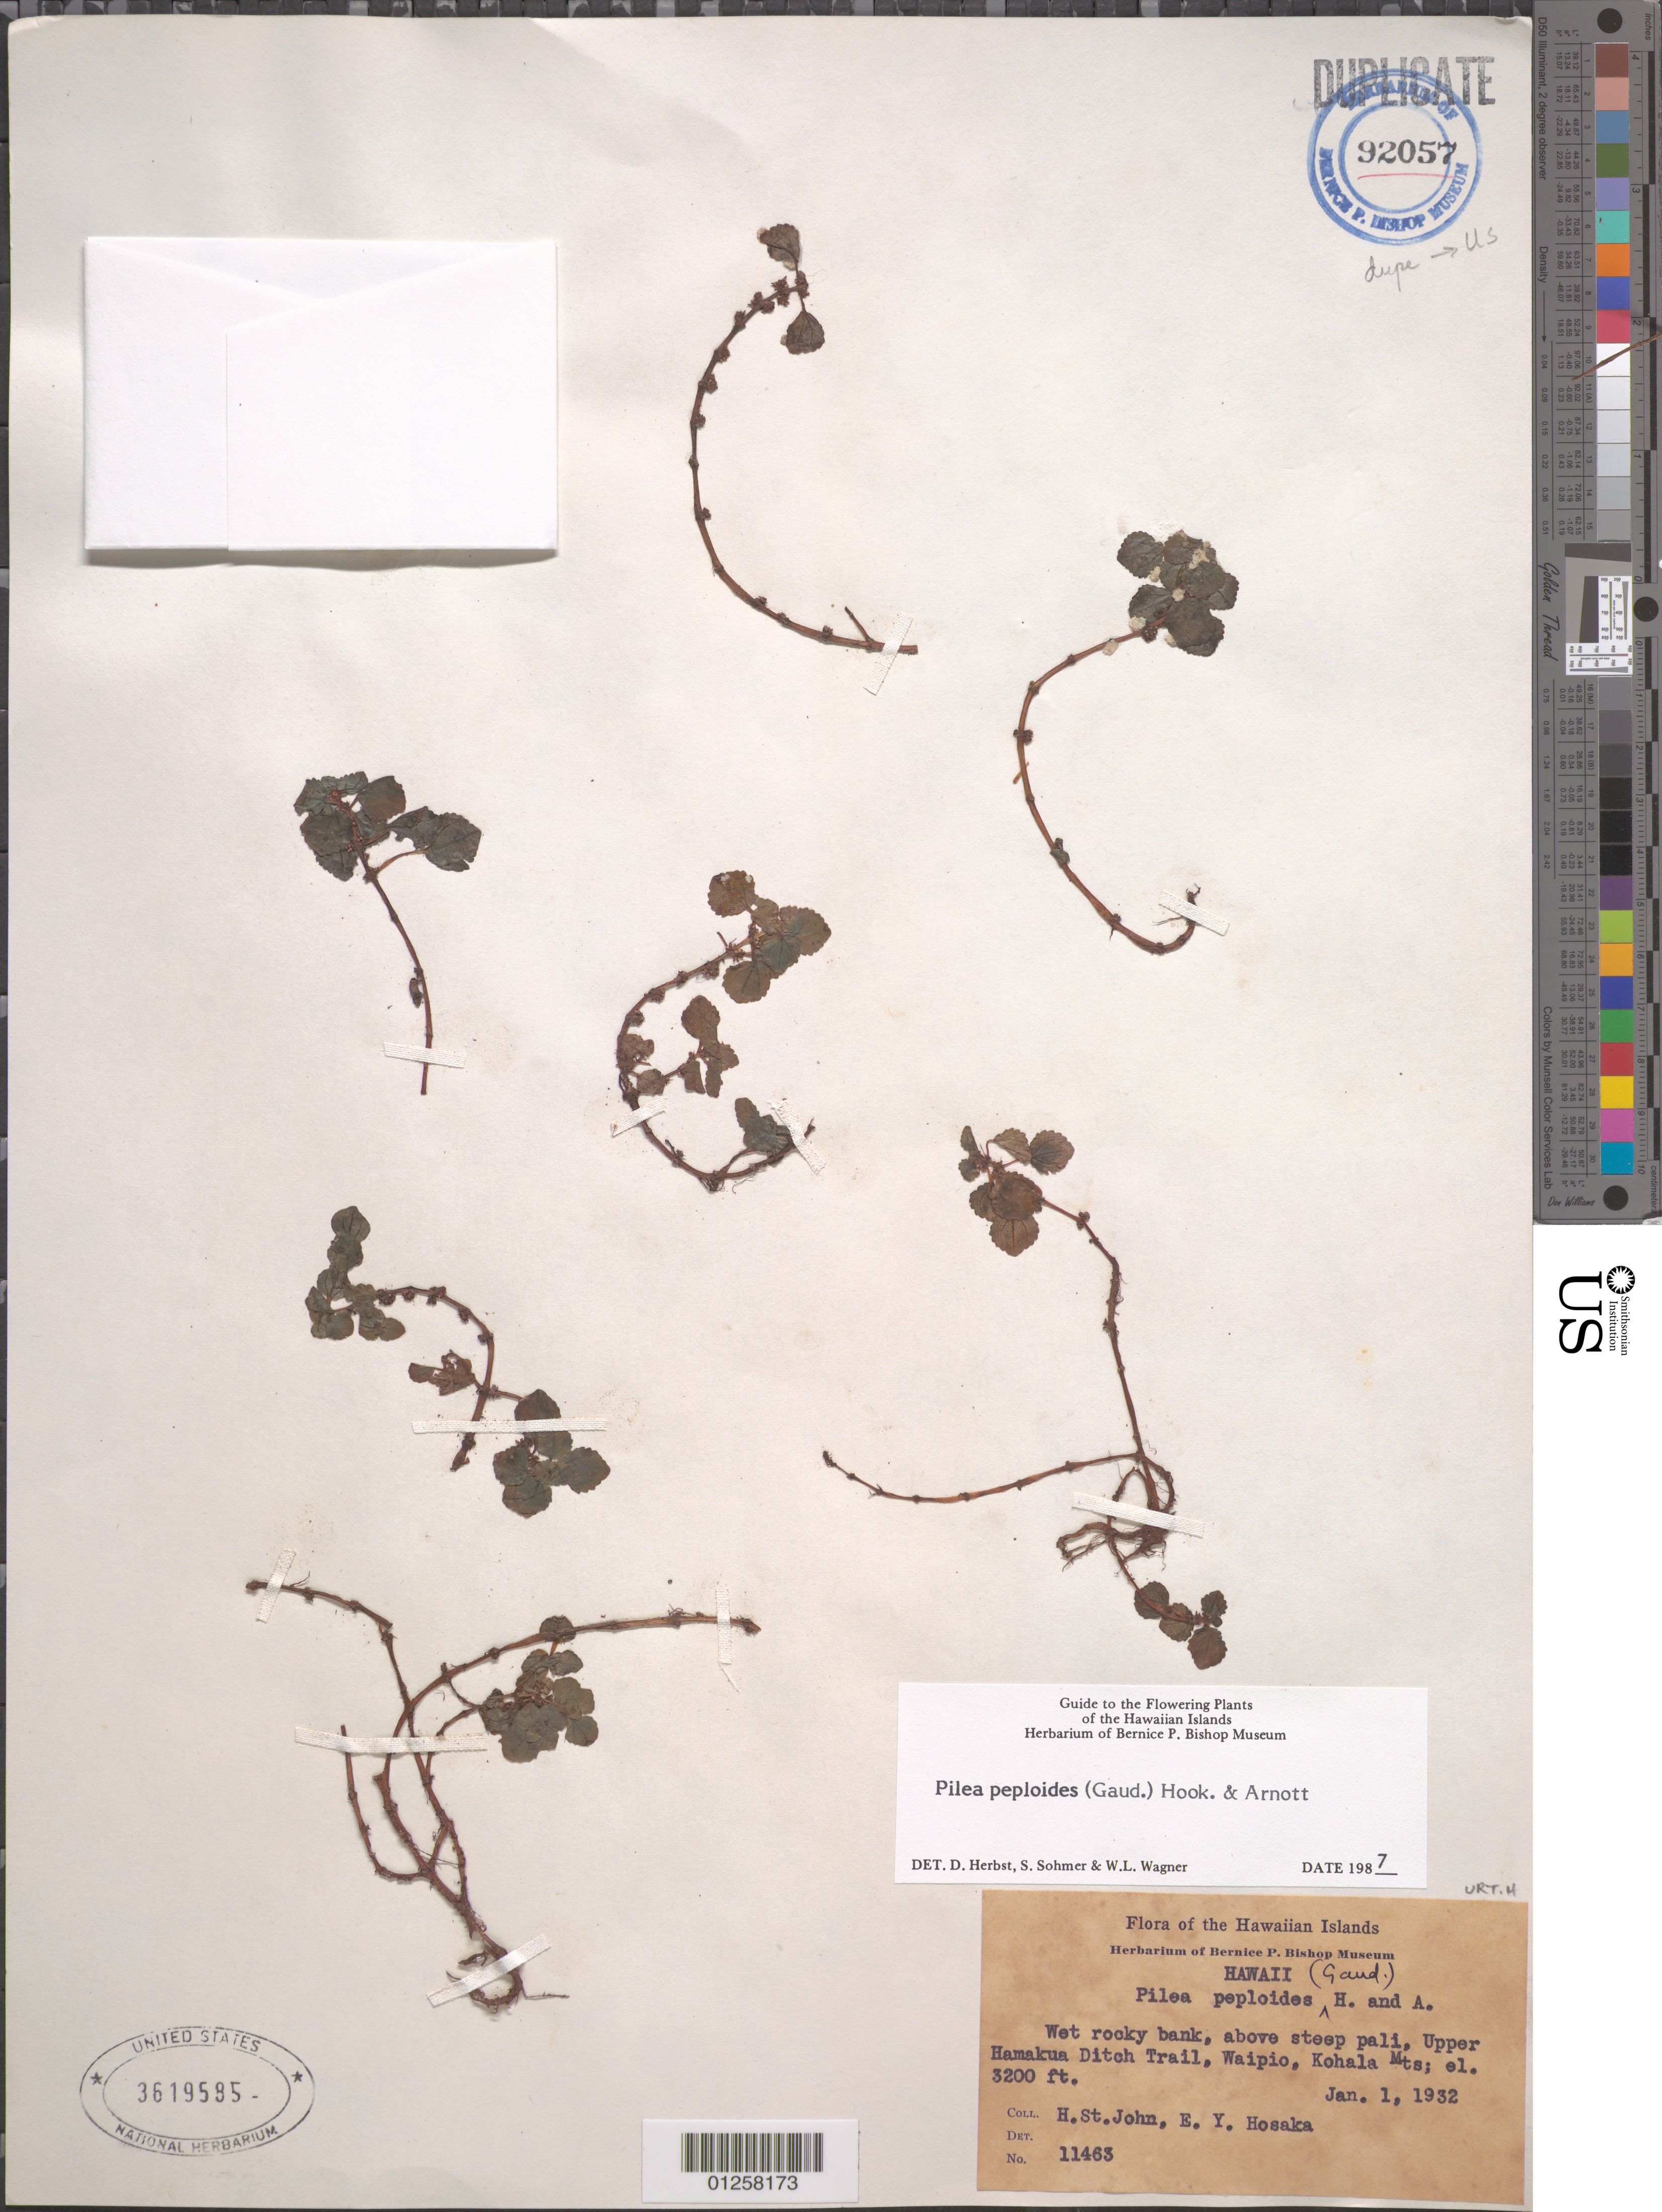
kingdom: Plantae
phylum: Tracheophyta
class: Magnoliopsida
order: Rosales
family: Urticaceae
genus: Pilea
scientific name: Pilea peploides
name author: (Gaudich.) Hook. & Arn.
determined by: Herbst, D. R.; Sohmer, S. H.; Wagner, W. L.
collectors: H. St. John & E. Y. Hosaka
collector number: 11463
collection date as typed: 1 Jan 1932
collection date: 1932-01-01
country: United States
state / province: Hawaii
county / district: Hawaii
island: Hawaii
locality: Kohala Mts., Upper Hamakua Ditch Trail, Waipio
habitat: Wet rocky bank.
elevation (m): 975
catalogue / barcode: US 3619585